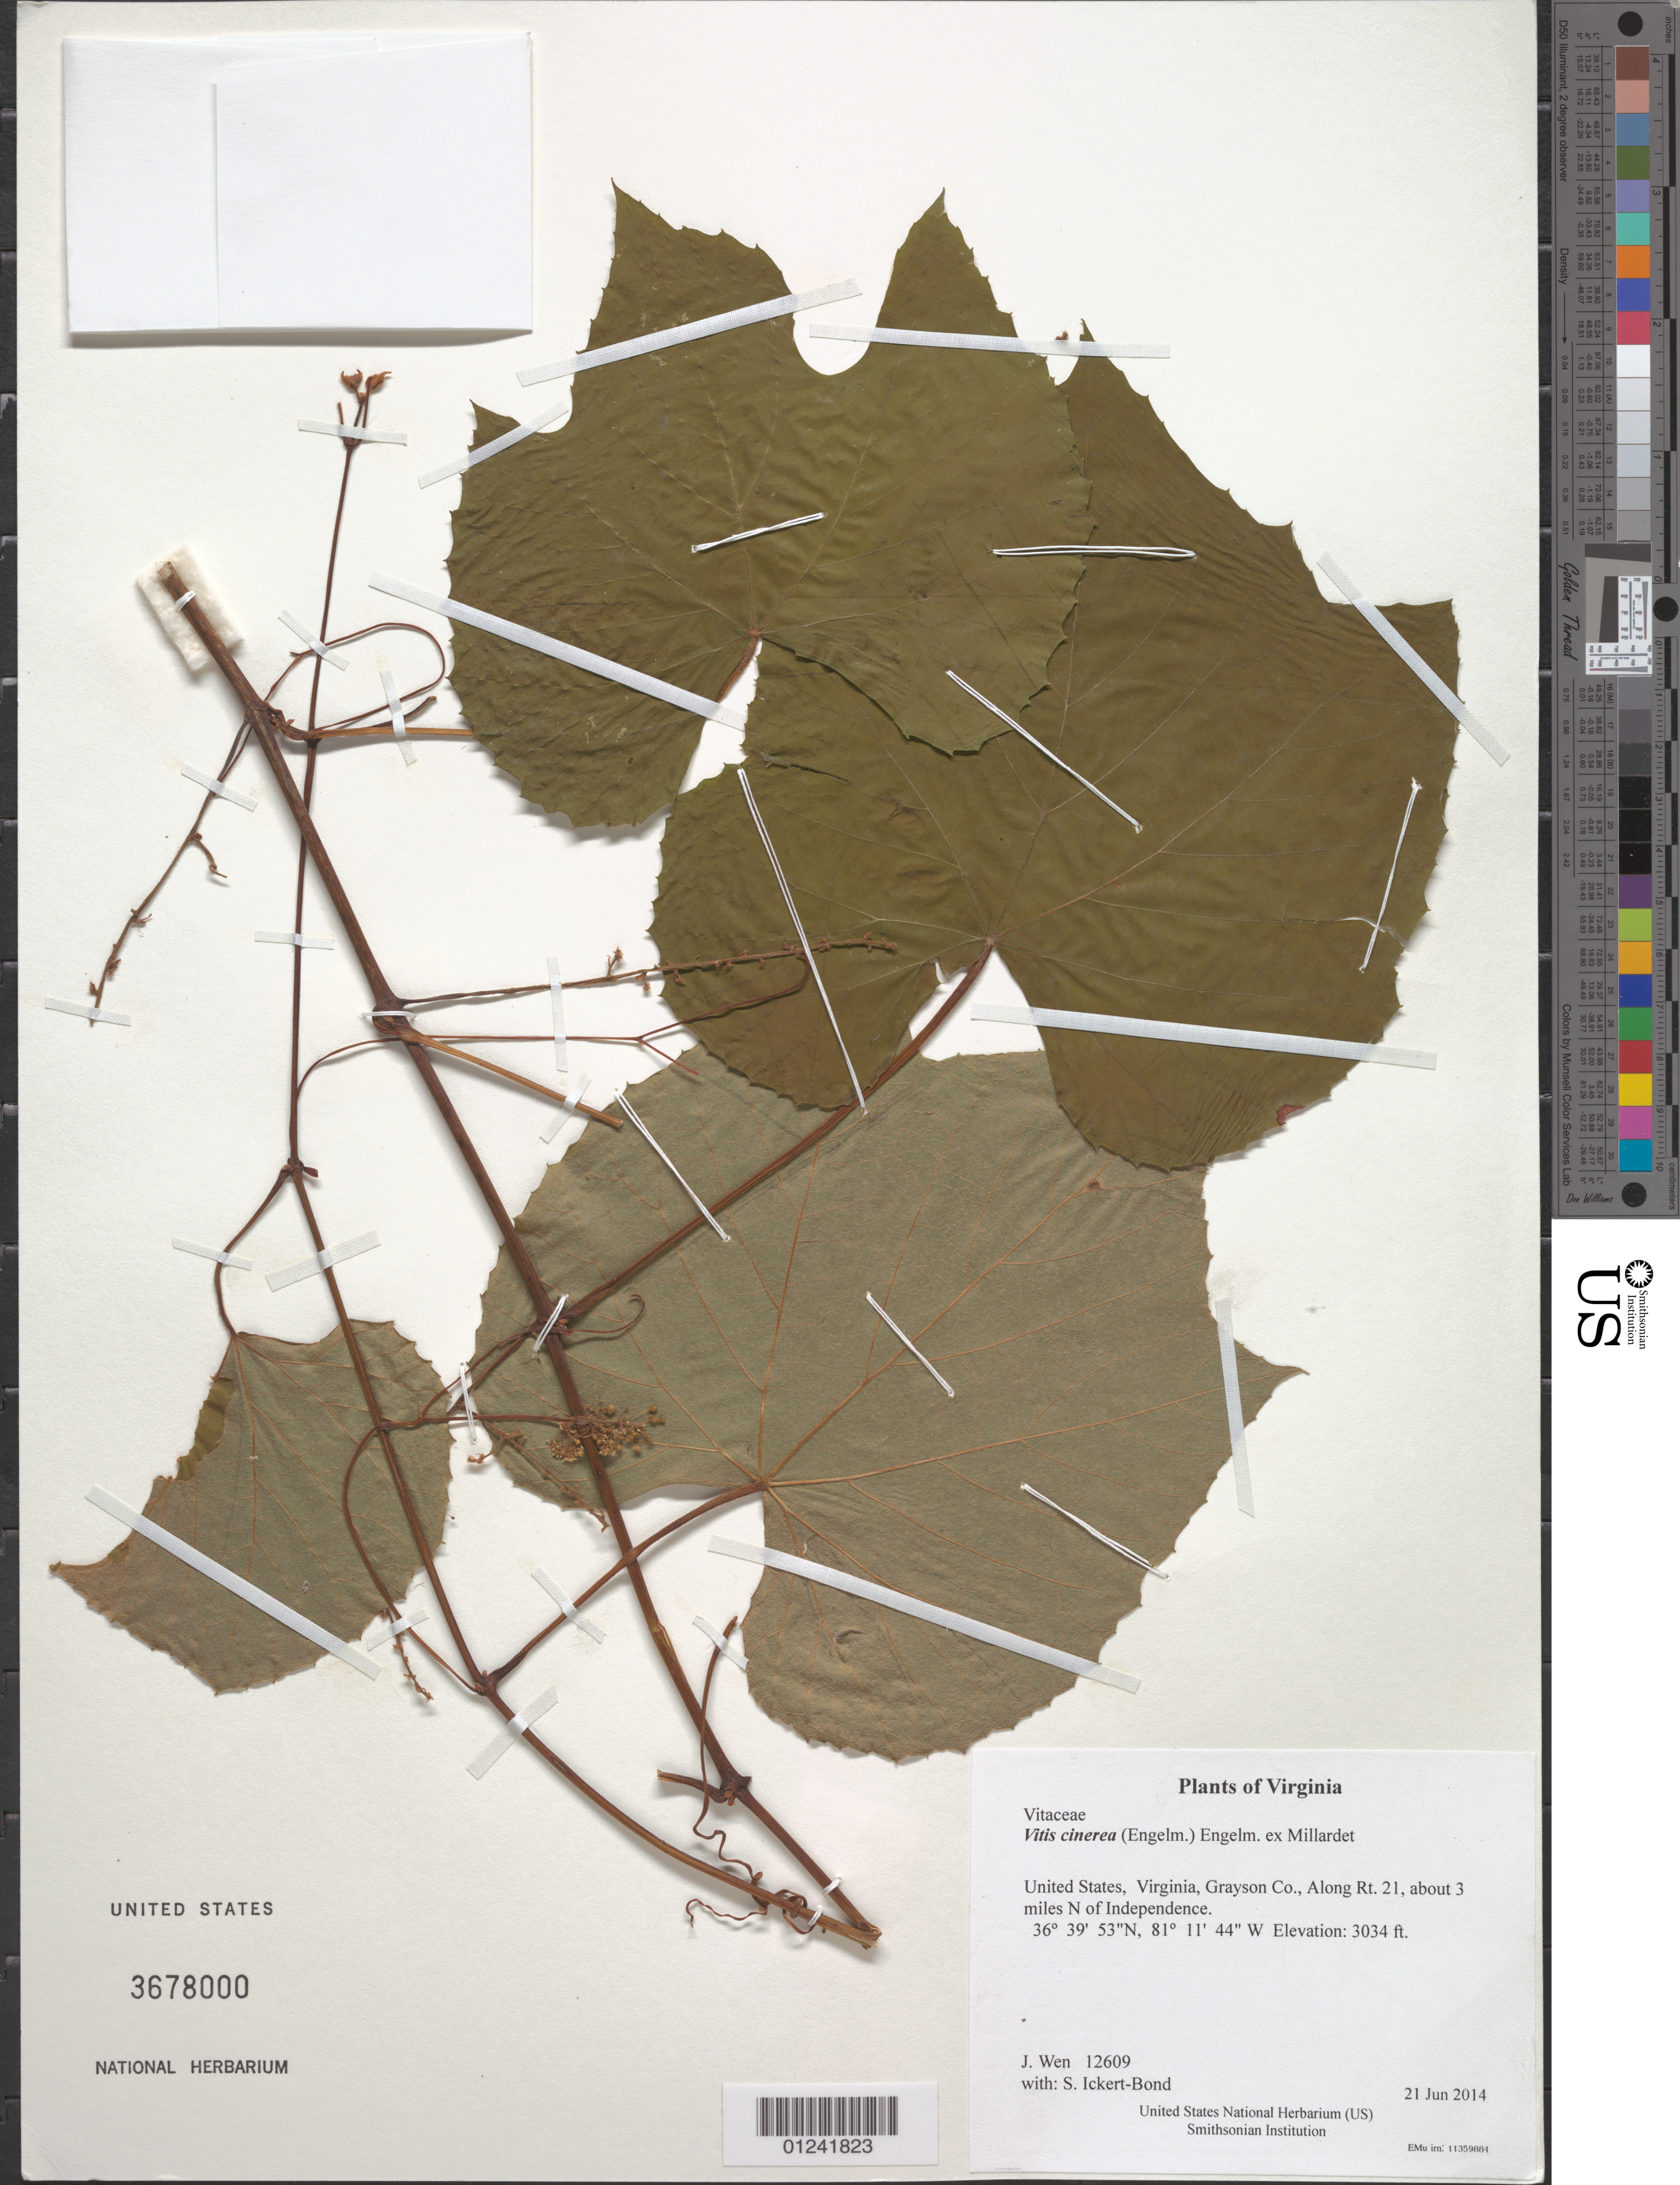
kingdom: Plantae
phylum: Tracheophyta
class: Magnoliopsida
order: Vitales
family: Vitaceae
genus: Vitis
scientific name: Vitis cinerea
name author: (Engelm.) Millardet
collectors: J. Wen & S. Ickert-Bond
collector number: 12609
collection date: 2014-06-21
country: United States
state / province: Virginia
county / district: Grayson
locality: Along Rt. 21, about 3 miles N of Independence.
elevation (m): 925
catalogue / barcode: US 3678000